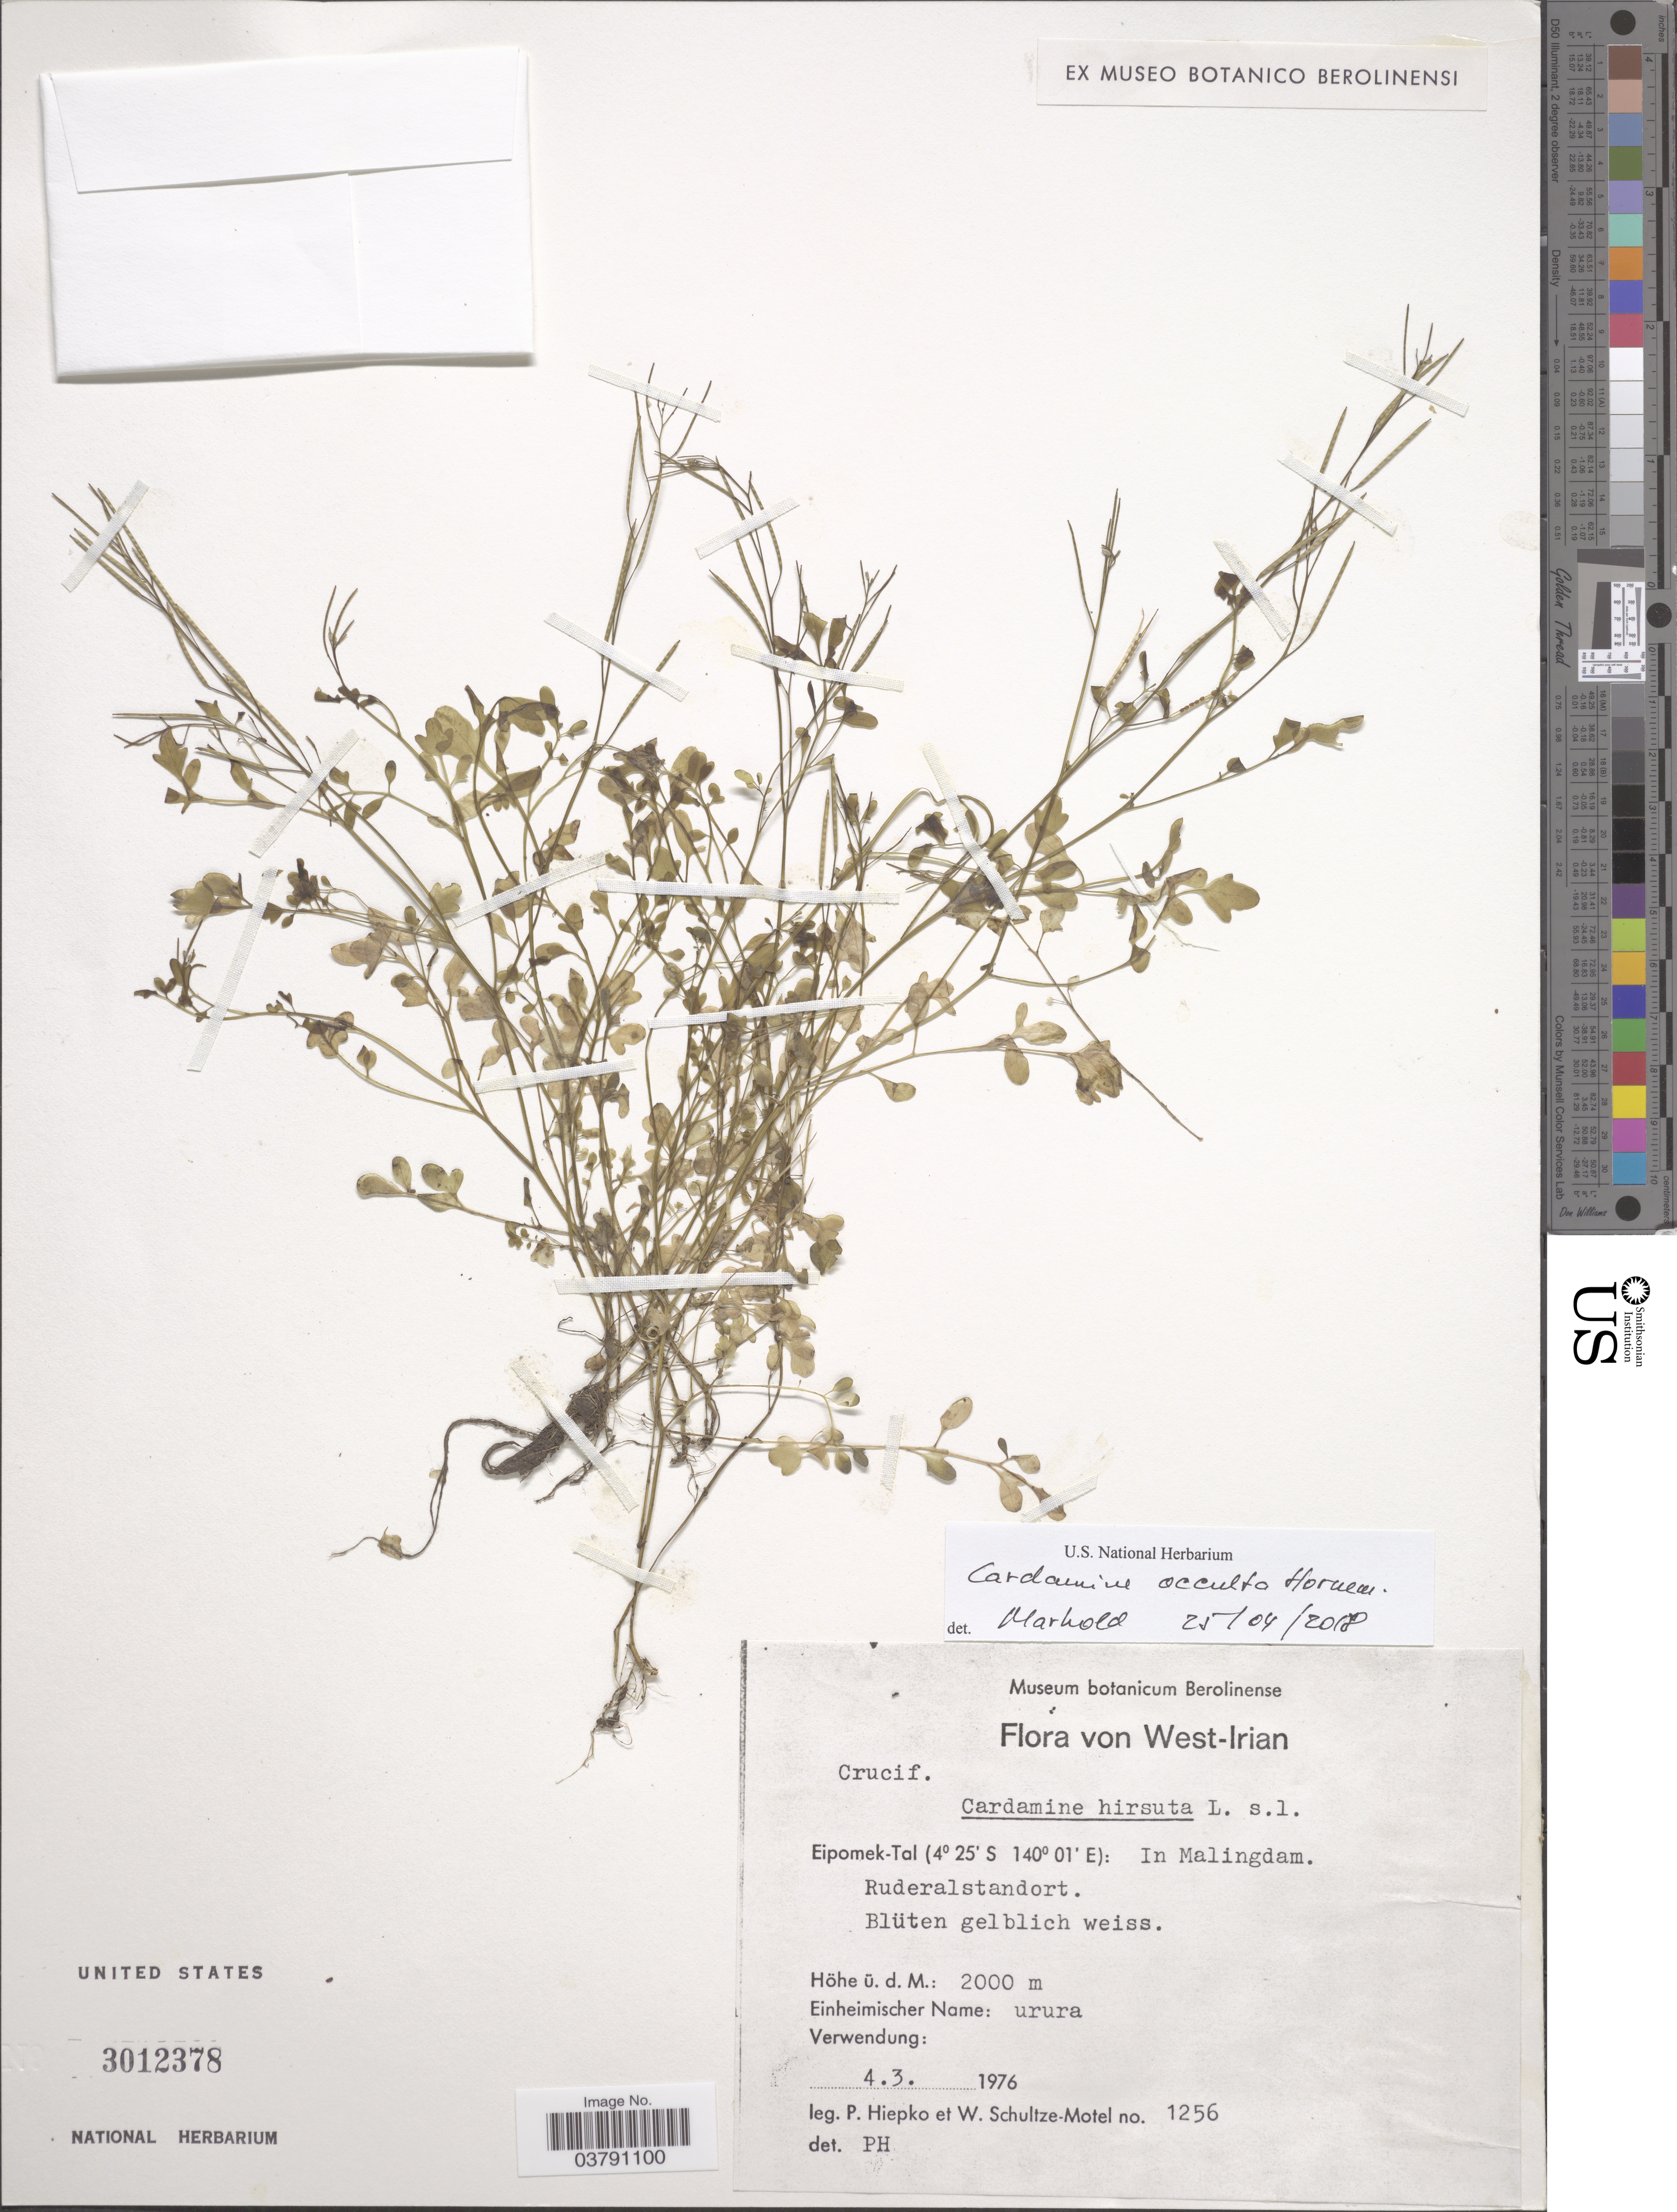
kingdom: Plantae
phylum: Tracheophyta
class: Magnoliopsida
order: Brassicales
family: Brassicaceae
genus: Cardamine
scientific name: Cardamine occulta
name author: Hornem.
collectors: P. H. Hiepko & W. Schultze-Motel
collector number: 1256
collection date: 1976-03-04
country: Indonesia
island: New Guinea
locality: West-Irian. Eipomek-Tal: In Malingdam. Ruderalstandort.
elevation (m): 2000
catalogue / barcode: US 3012378